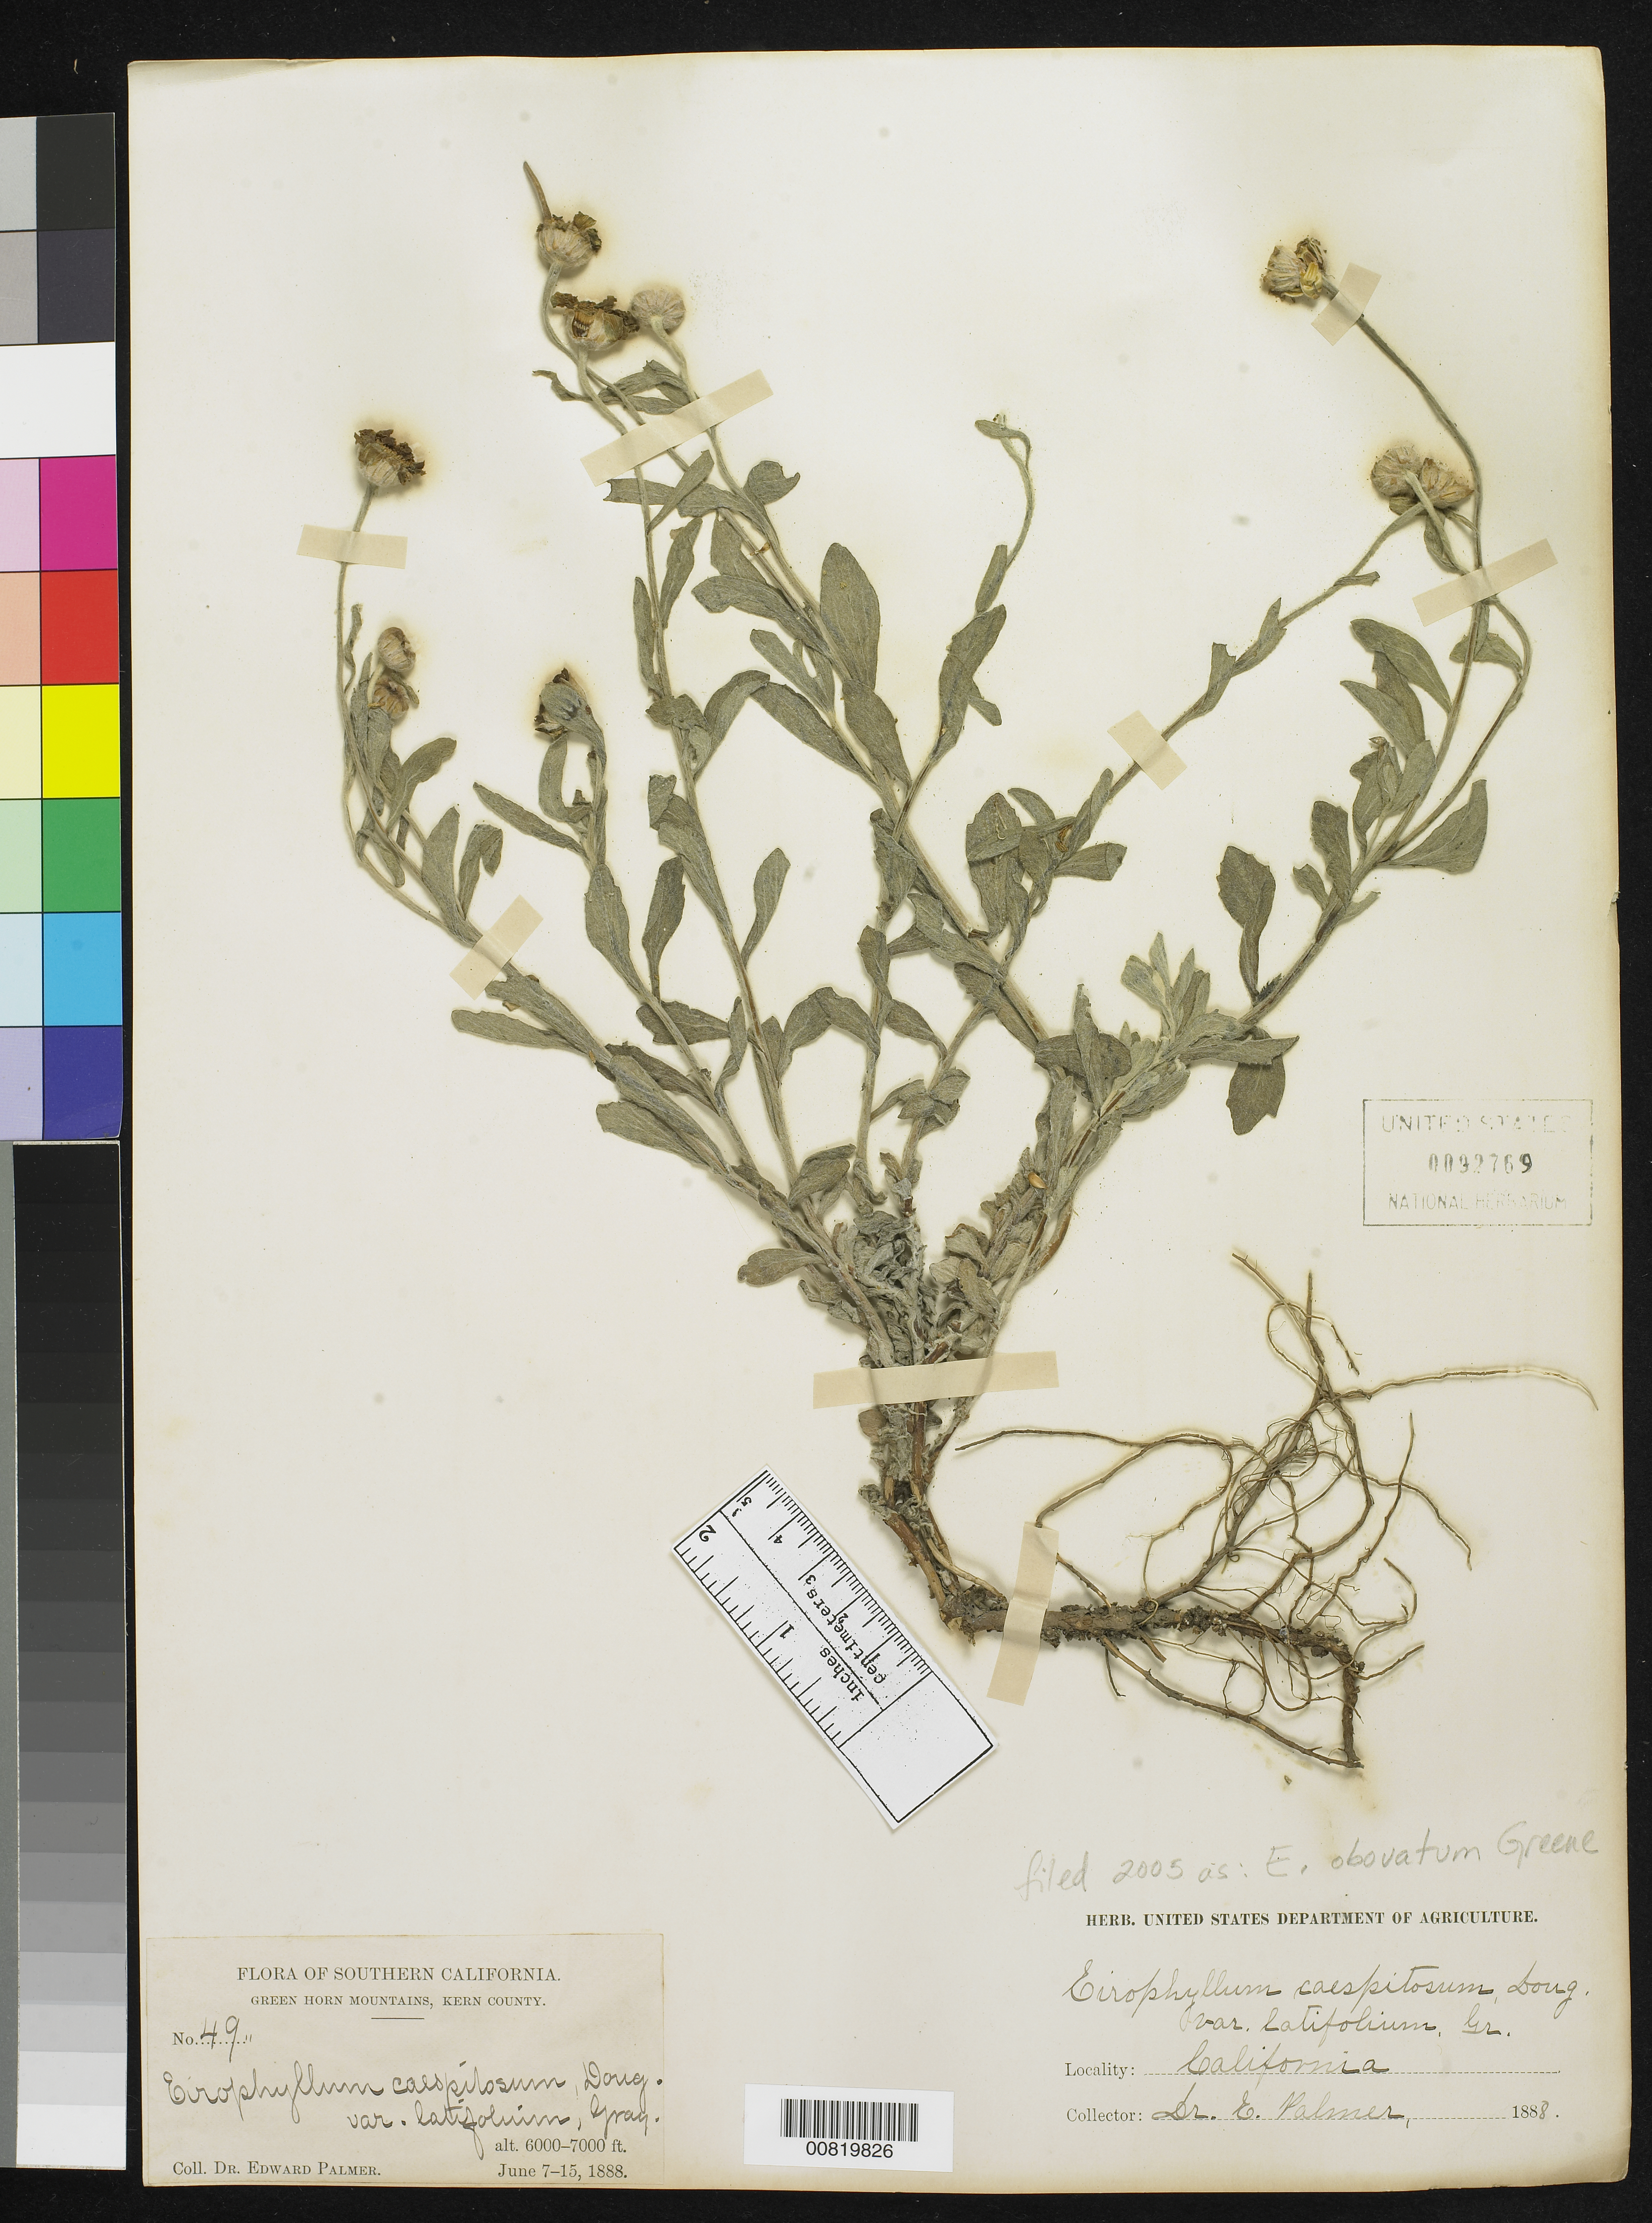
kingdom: Plantae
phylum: Tracheophyta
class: Magnoliopsida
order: Asterales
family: Asteraceae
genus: Eriophyllum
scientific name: Eriophyllum obovatum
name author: Greene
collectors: E. Palmer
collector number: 49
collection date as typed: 07 Jun 1888 to 15 Jun 1888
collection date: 1888-06-07/1888-06-15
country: United States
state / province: California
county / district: Kern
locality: Green Horn Mountains, Kern County, California.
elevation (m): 1829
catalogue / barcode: US 92769